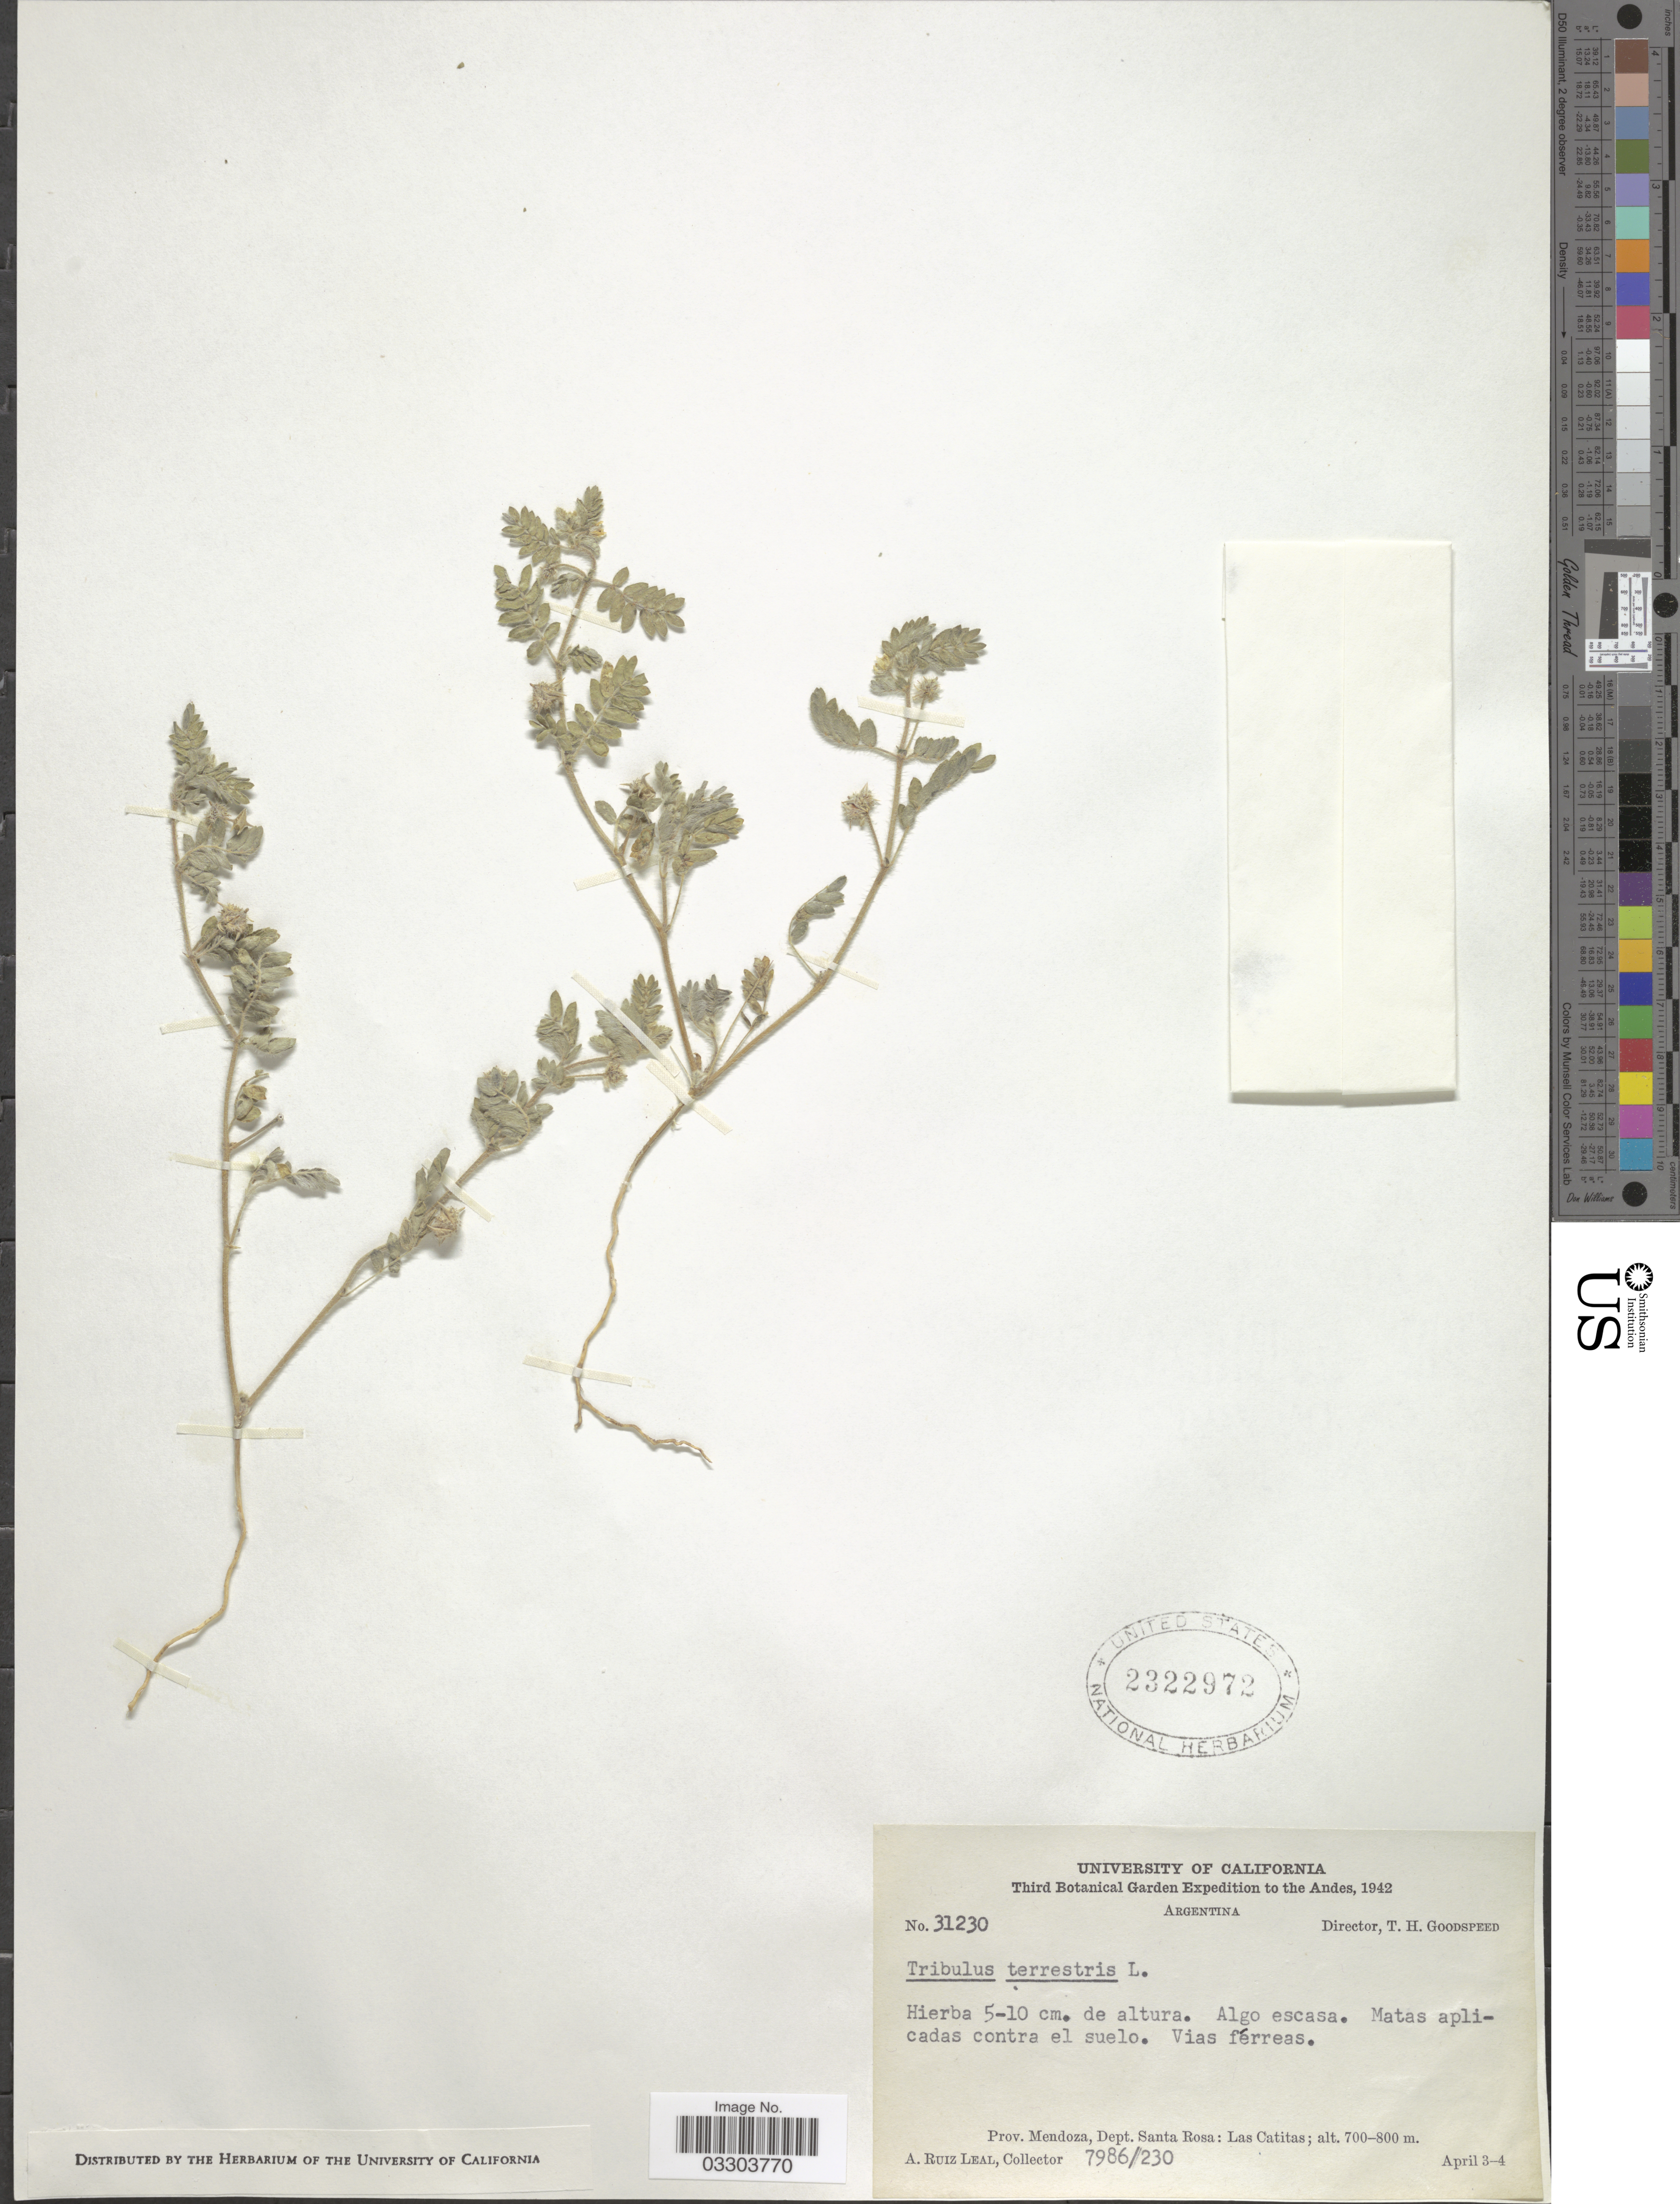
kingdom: Plantae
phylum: Tracheophyta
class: Magnoliopsida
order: Zygophyllales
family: Zygophyllaceae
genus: Tribulus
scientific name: Tribulus terrestris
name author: L.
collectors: A. R. Leal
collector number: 7986/230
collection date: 1942-04-03/1942-04-04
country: Argentina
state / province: Mendoza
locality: Andes. Dept. Santa Rosa: Las Catitas.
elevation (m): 700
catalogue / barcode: US 2322972